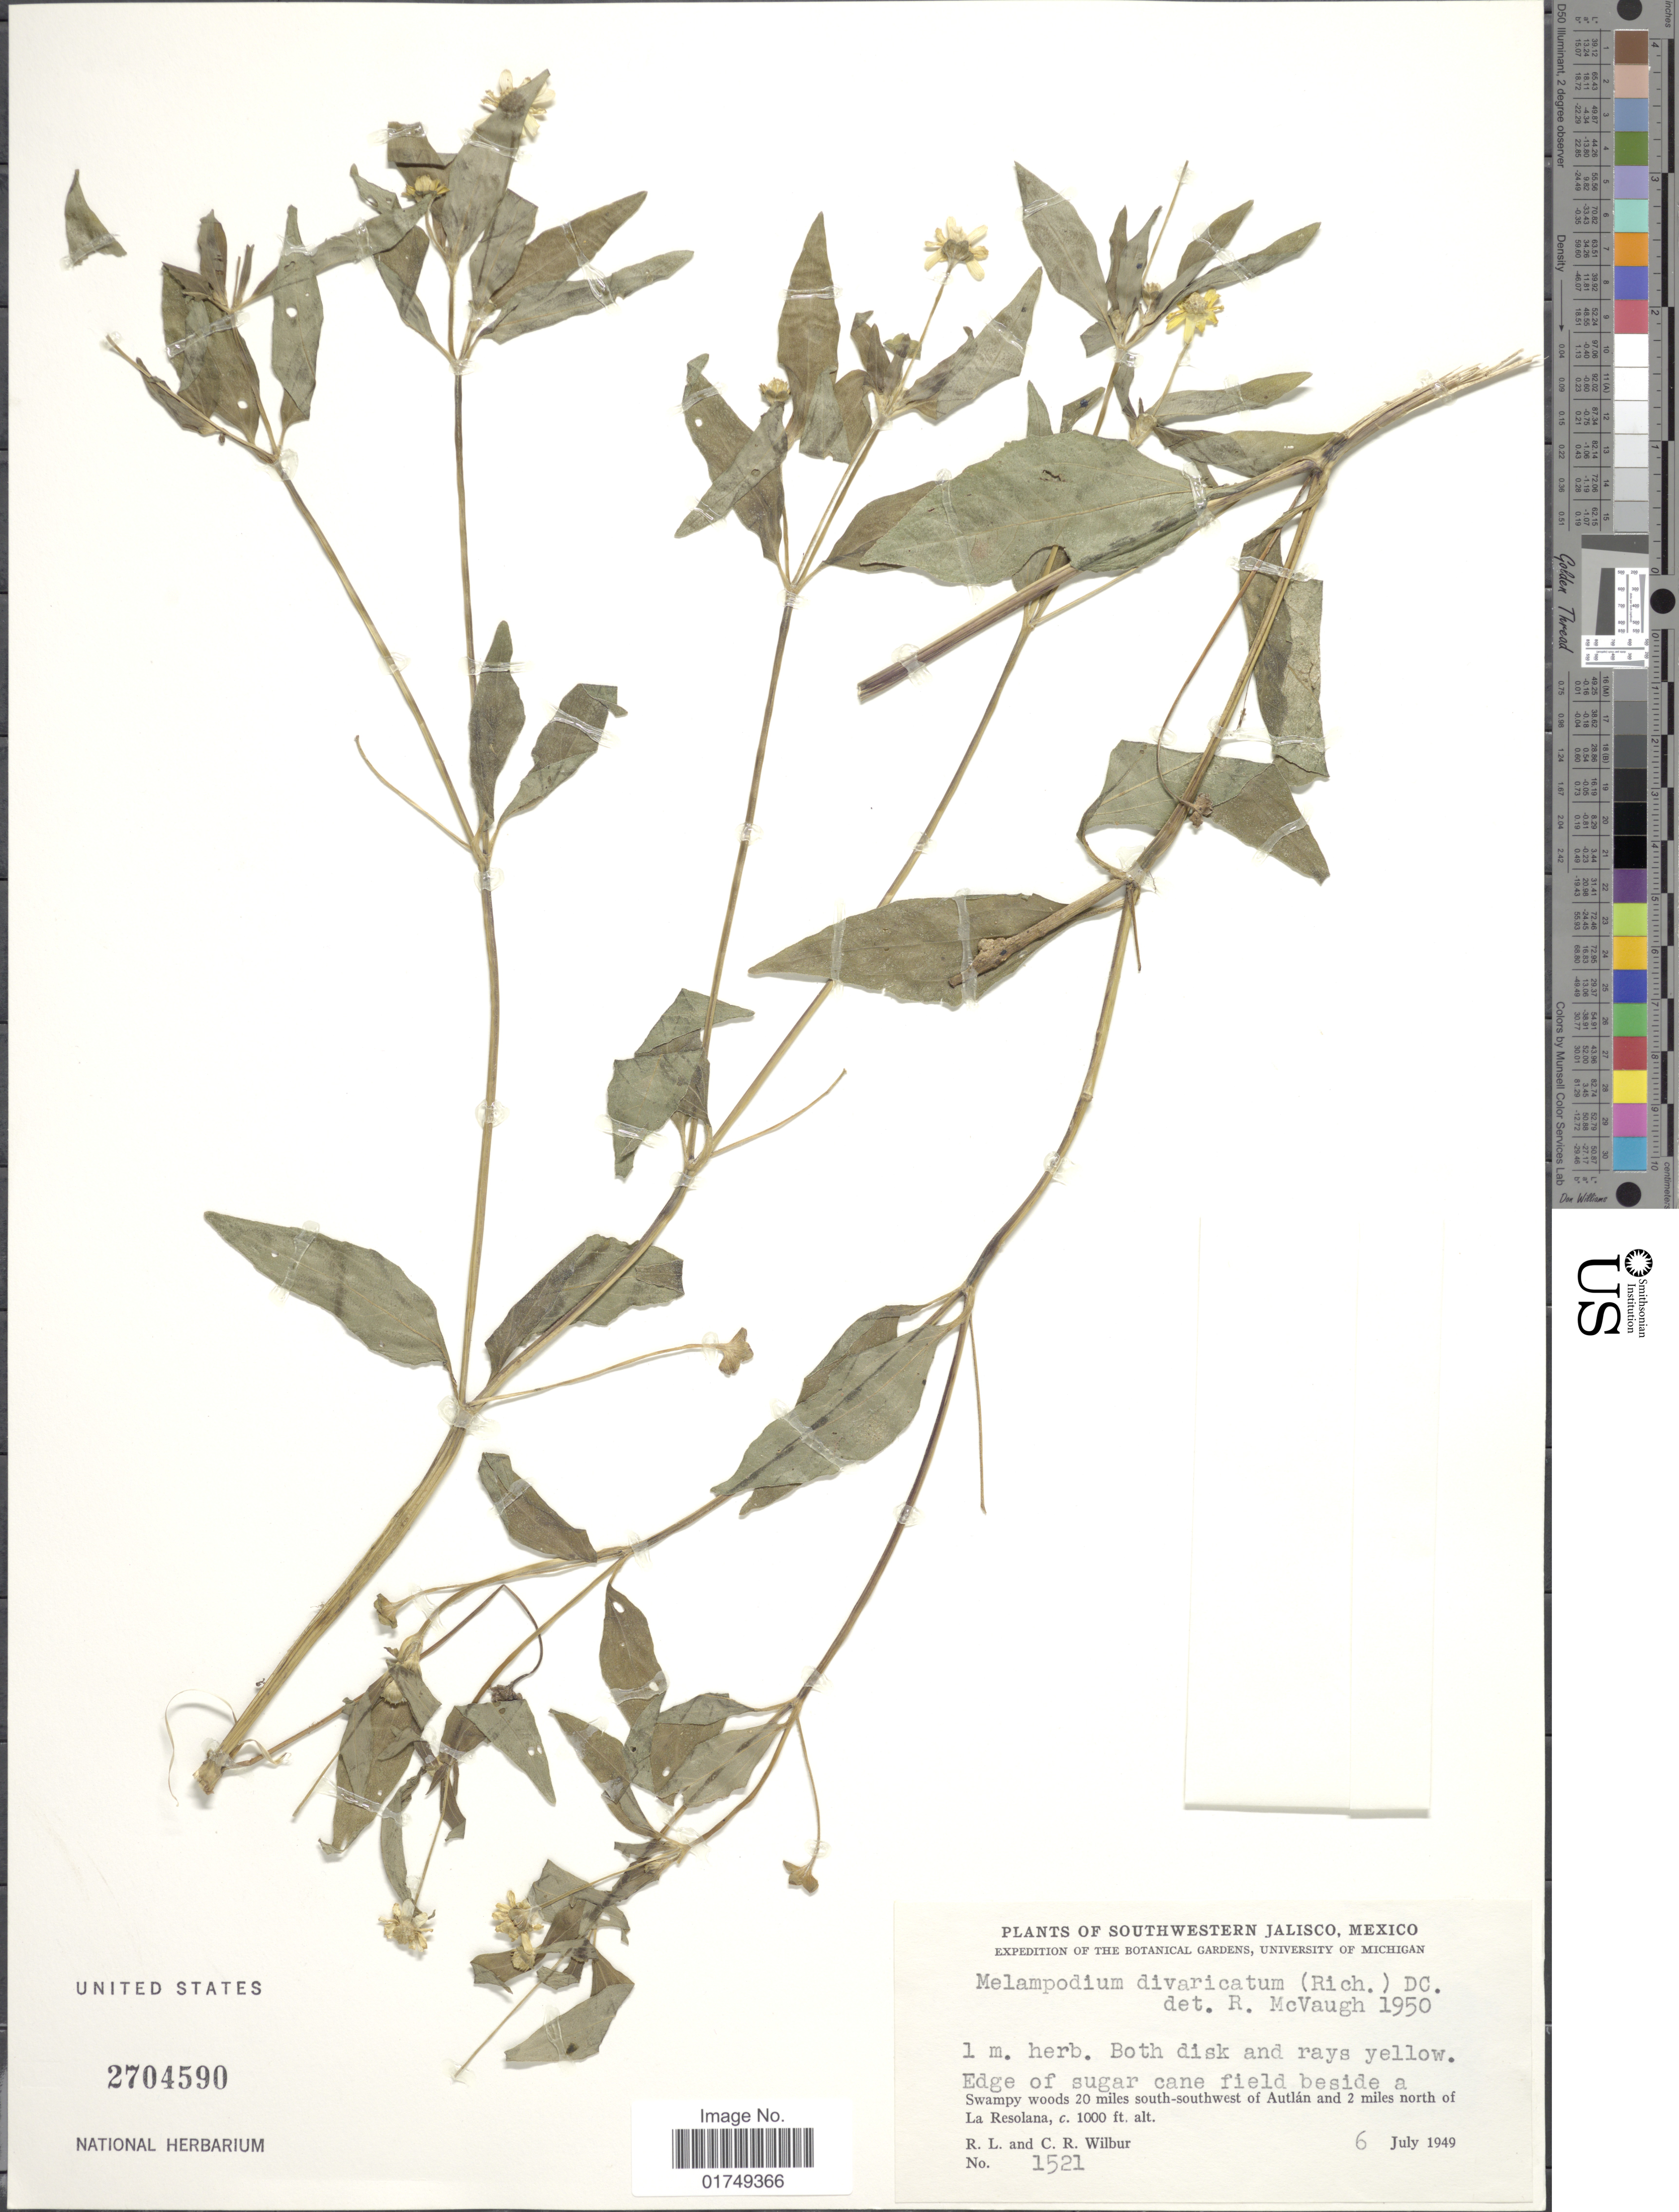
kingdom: Plantae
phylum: Tracheophyta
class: Magnoliopsida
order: Asterales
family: Asteraceae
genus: Melampodium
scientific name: Melampodium divaricatum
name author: (Rich.) DC.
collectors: R. L. Wilbur & C. Wilbur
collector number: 1521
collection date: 1949-07-06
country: Mexico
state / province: Jalisco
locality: Southwestern Jalisco, 20 miles south-southwest of Autlan and 2 miles north of La Resolana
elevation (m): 305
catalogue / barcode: US 2704590